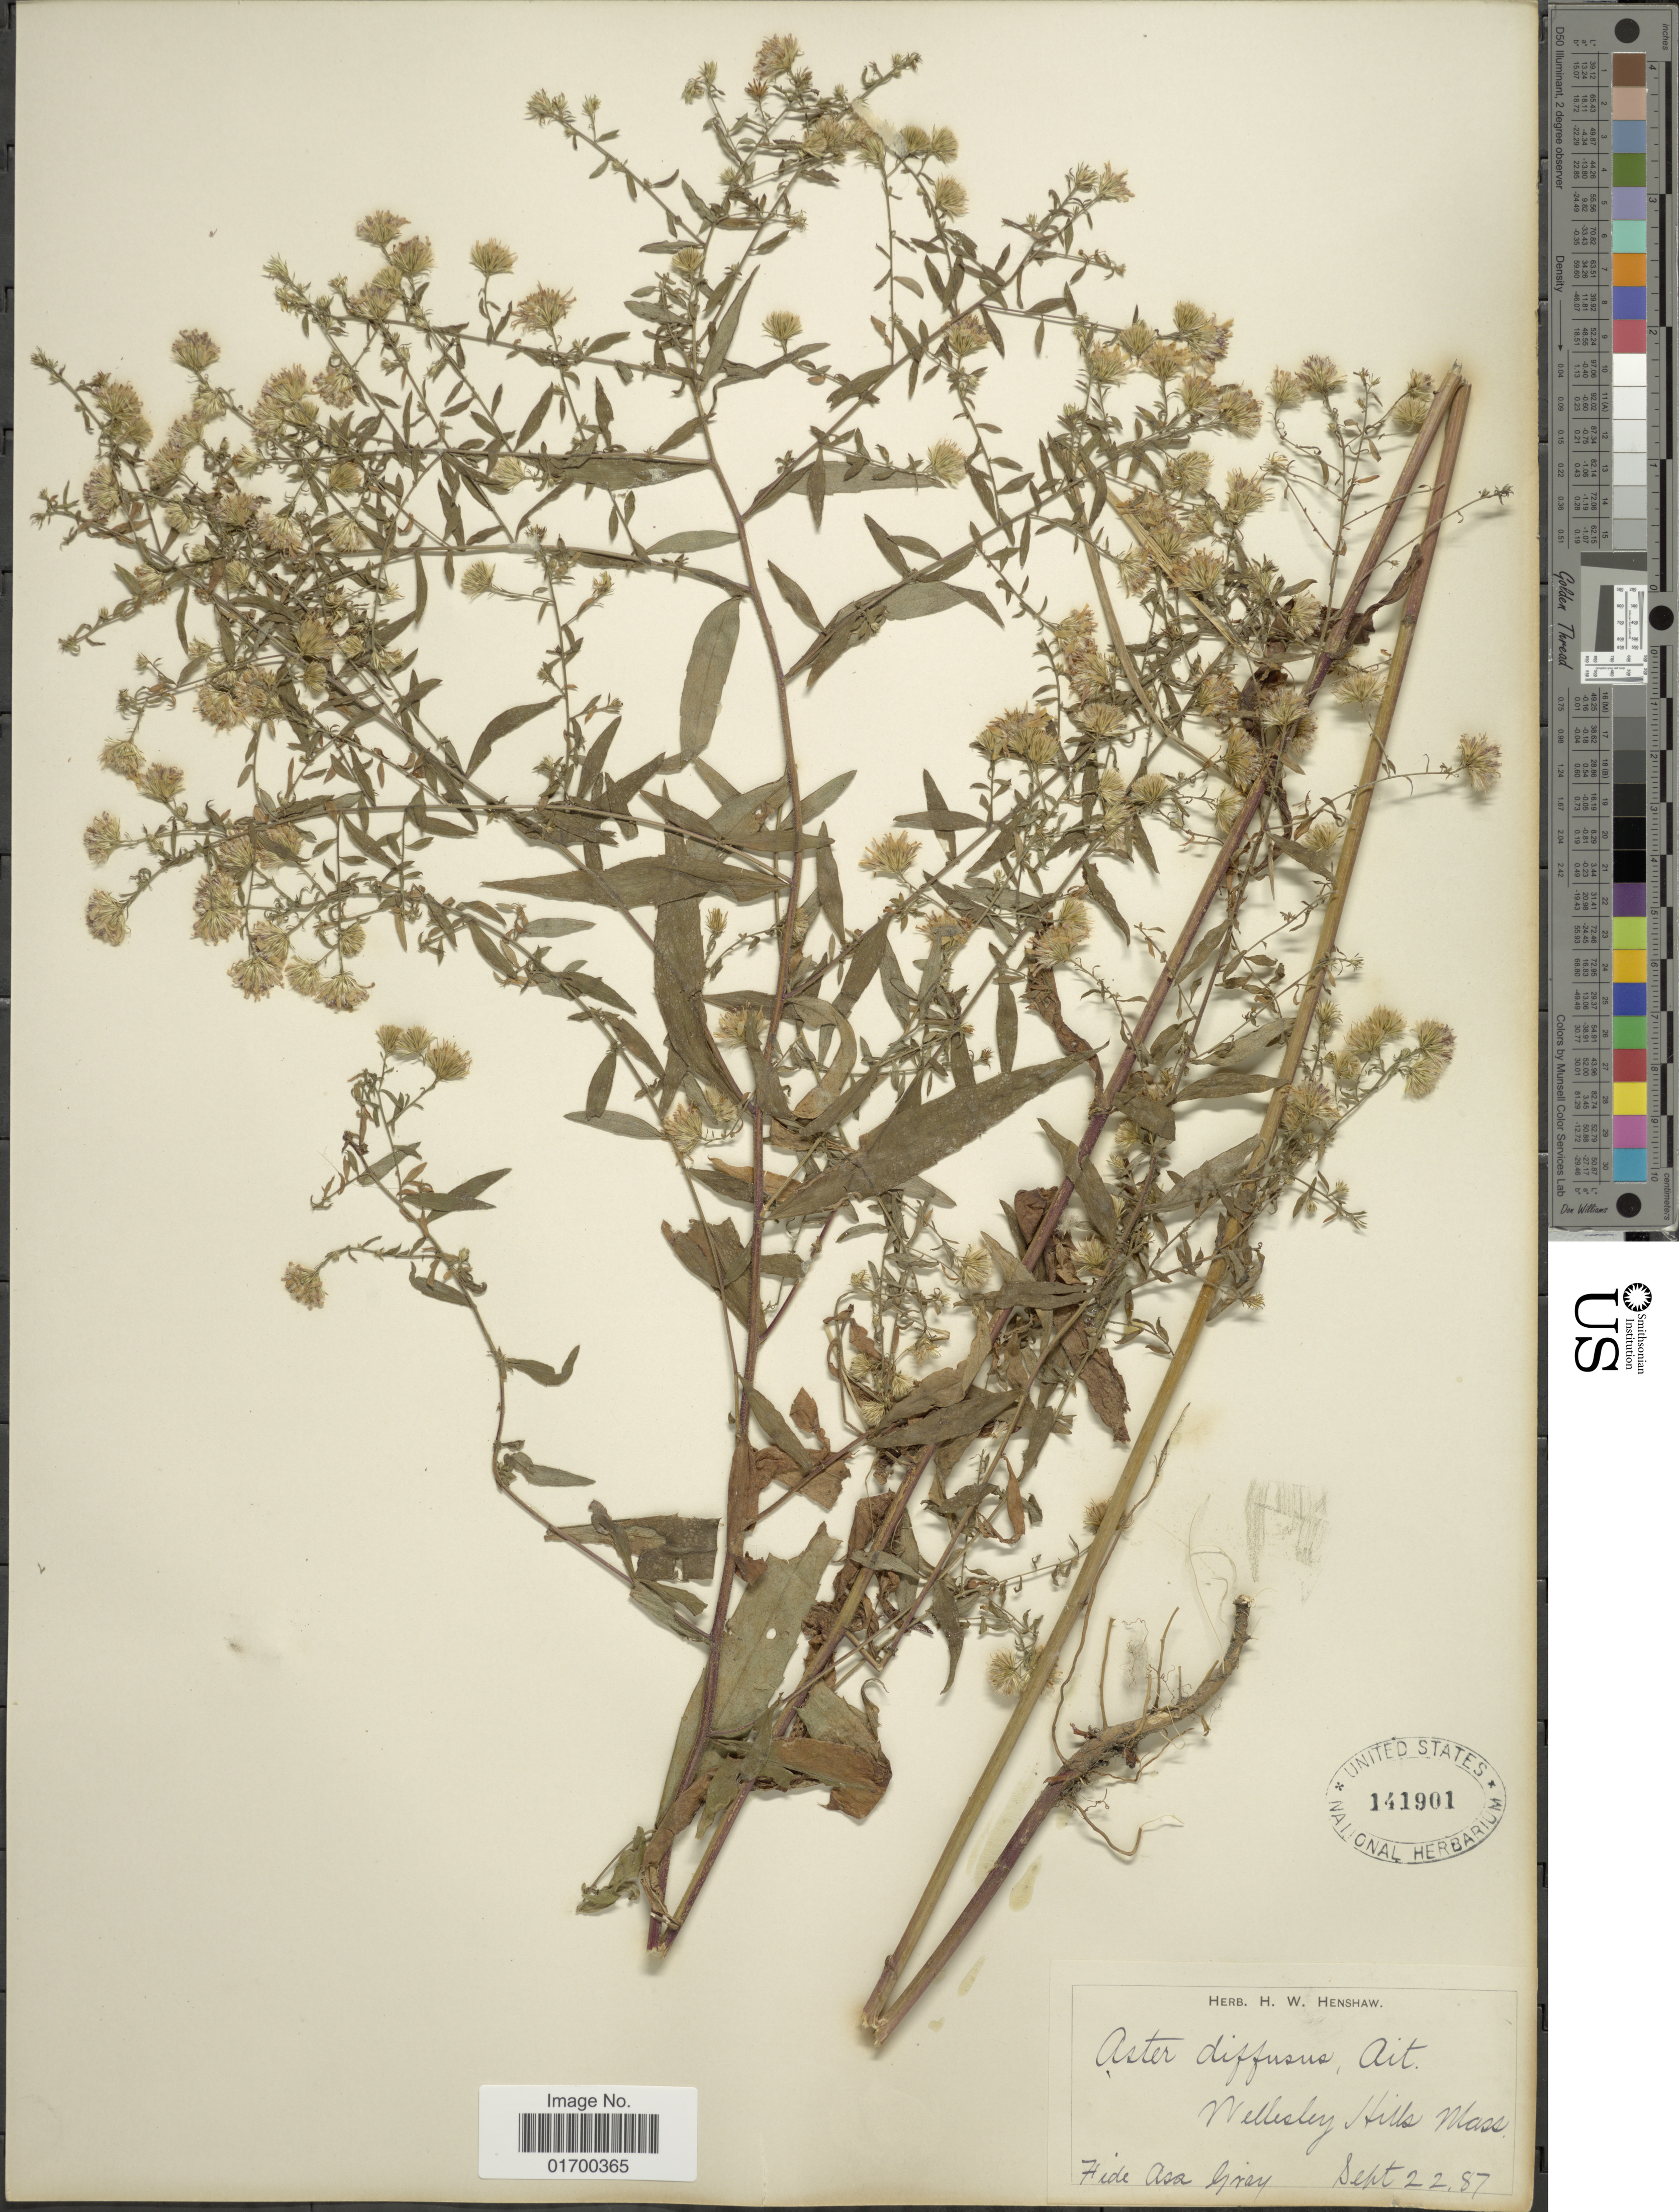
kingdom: Plantae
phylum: Tracheophyta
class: Magnoliopsida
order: Asterales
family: Asteraceae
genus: Symphyotrichum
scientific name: Symphyotrichum lateriflorum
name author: (L.) Á. Löve & D. Löve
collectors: fide A. Gray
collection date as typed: Transcribed d/m/y: 22/9/87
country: United States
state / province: Massachusetts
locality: Wellesley Hills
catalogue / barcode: US 141901